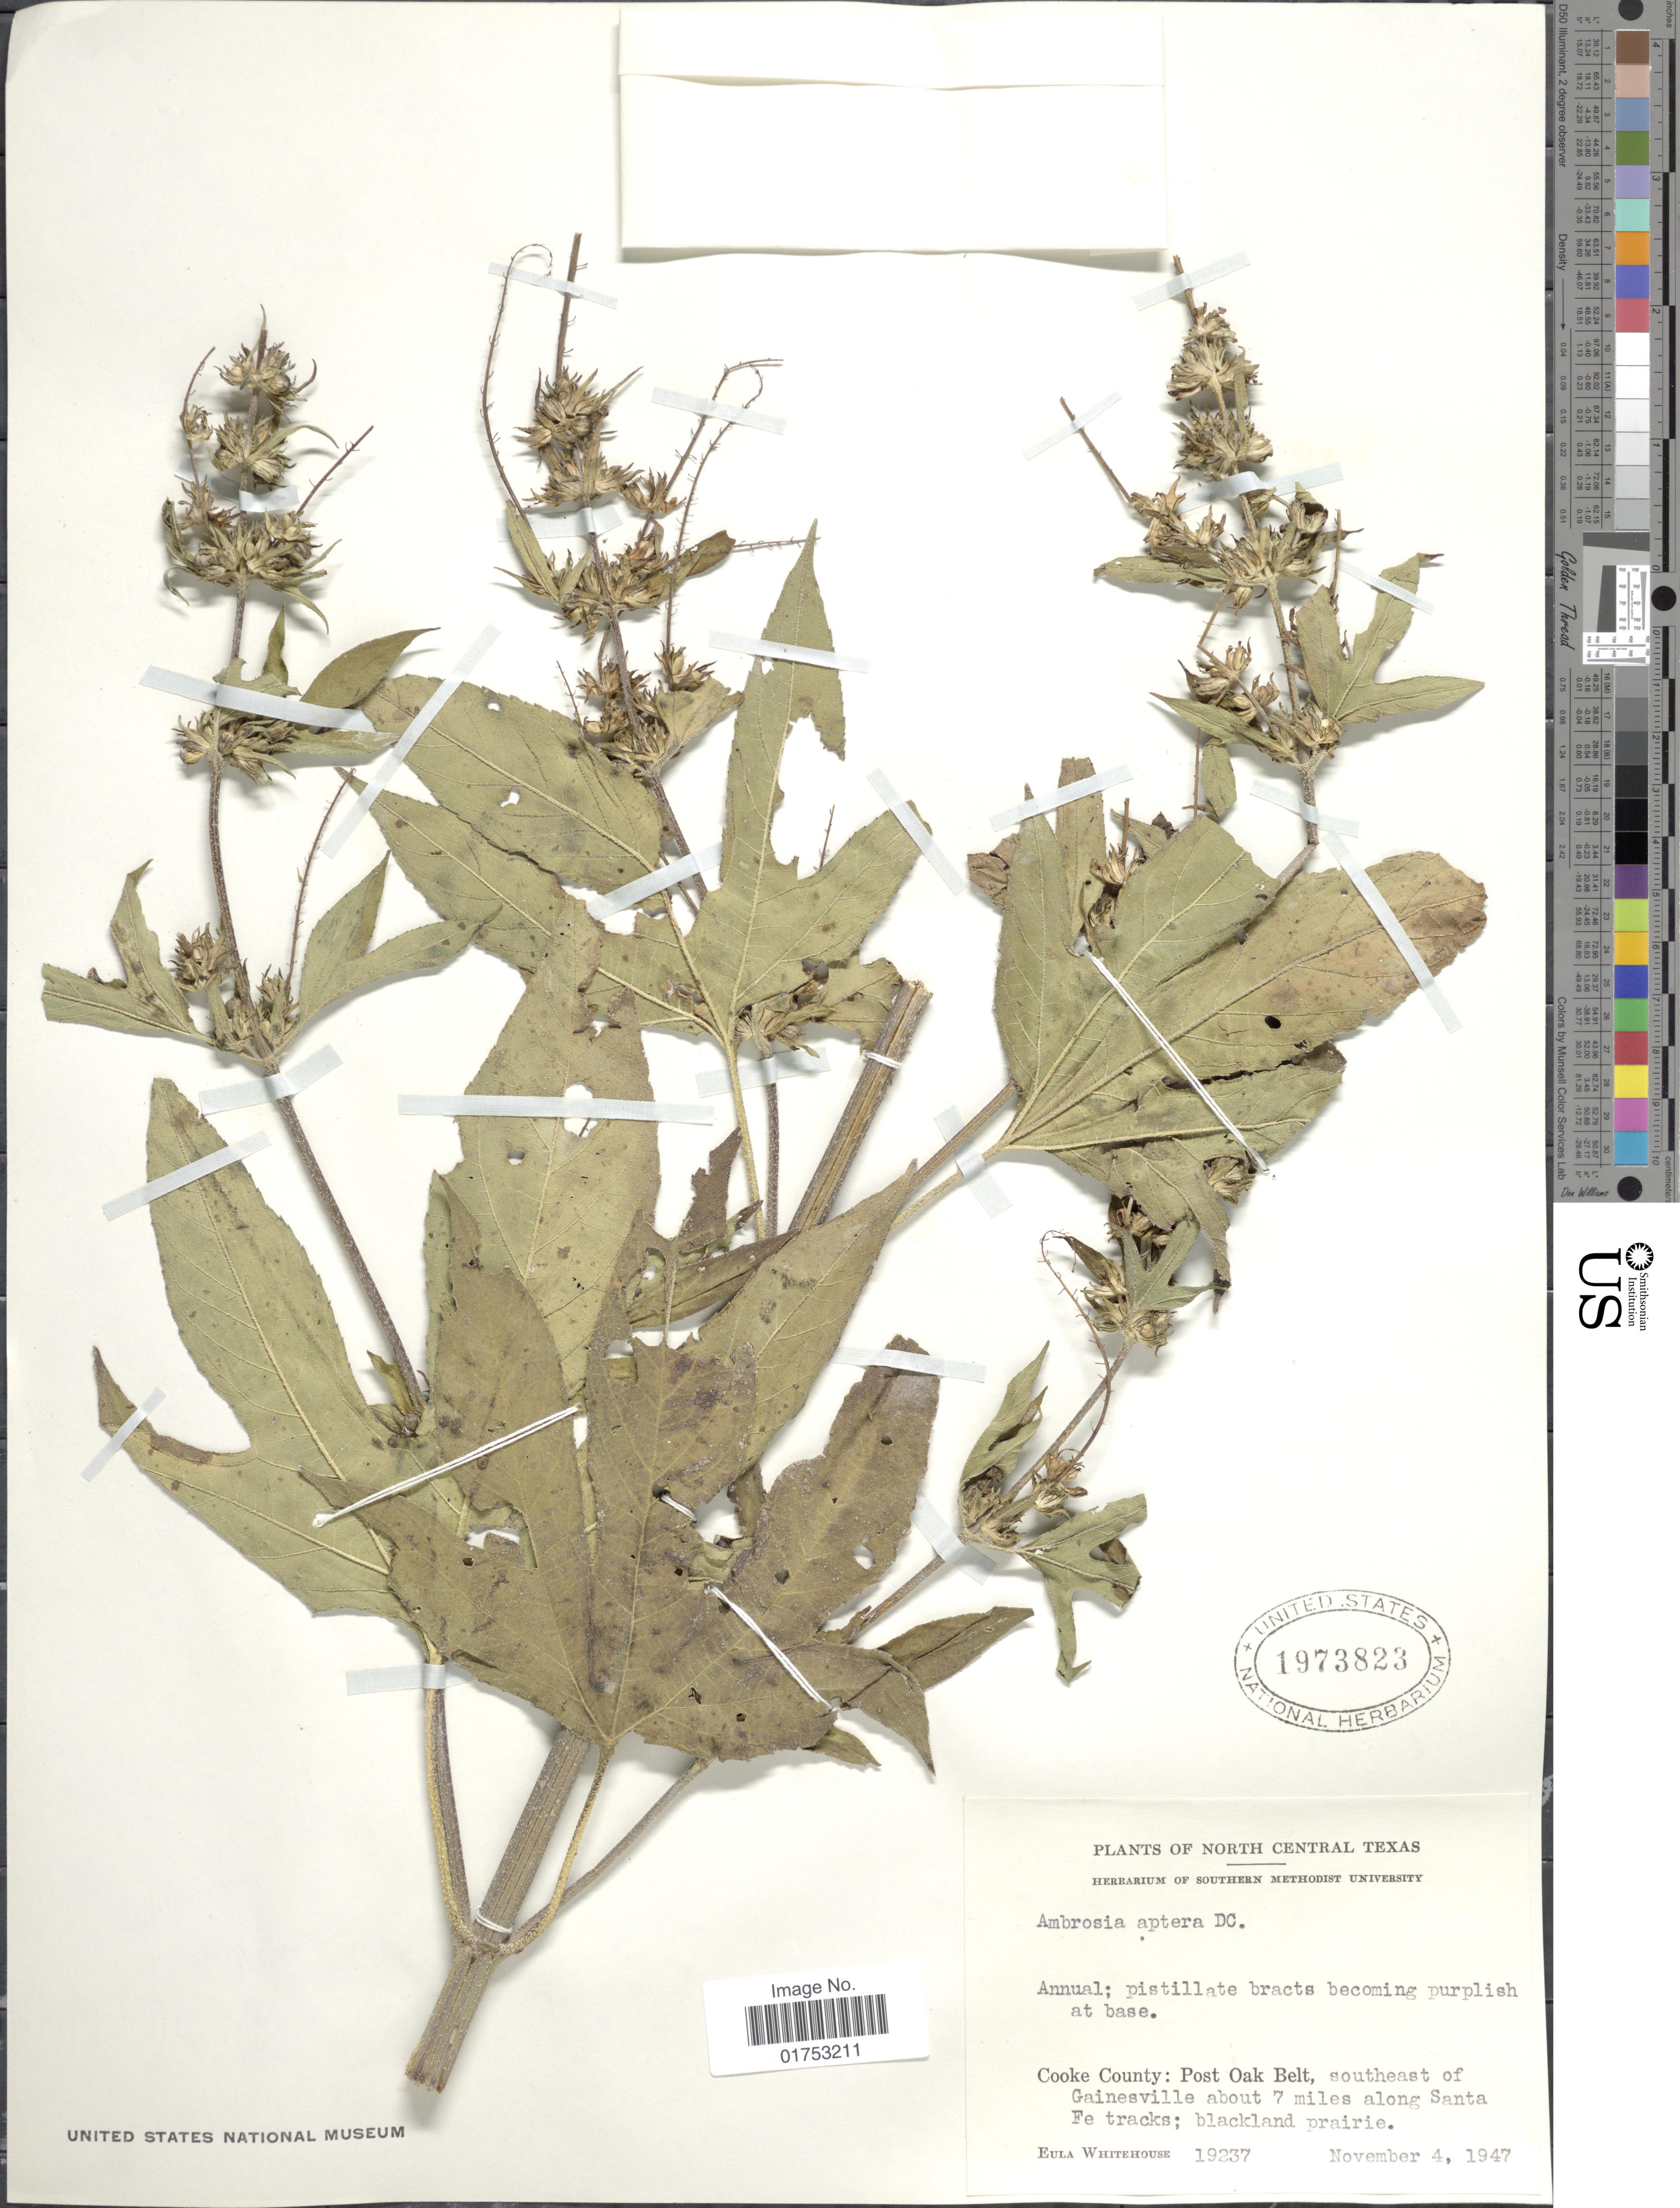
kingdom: Plantae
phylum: Tracheophyta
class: Magnoliopsida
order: Asterales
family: Asteraceae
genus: Ambrosia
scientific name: Ambrosia aptera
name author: (DC.) DC.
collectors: E. Whitehouse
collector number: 19237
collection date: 1947-11-04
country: United States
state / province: Texas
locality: North Central Texas, Cooke County, Post Oak Belt, southeast of Gainesville about 7 miles along Santa Fe tracks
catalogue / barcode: US 1973823